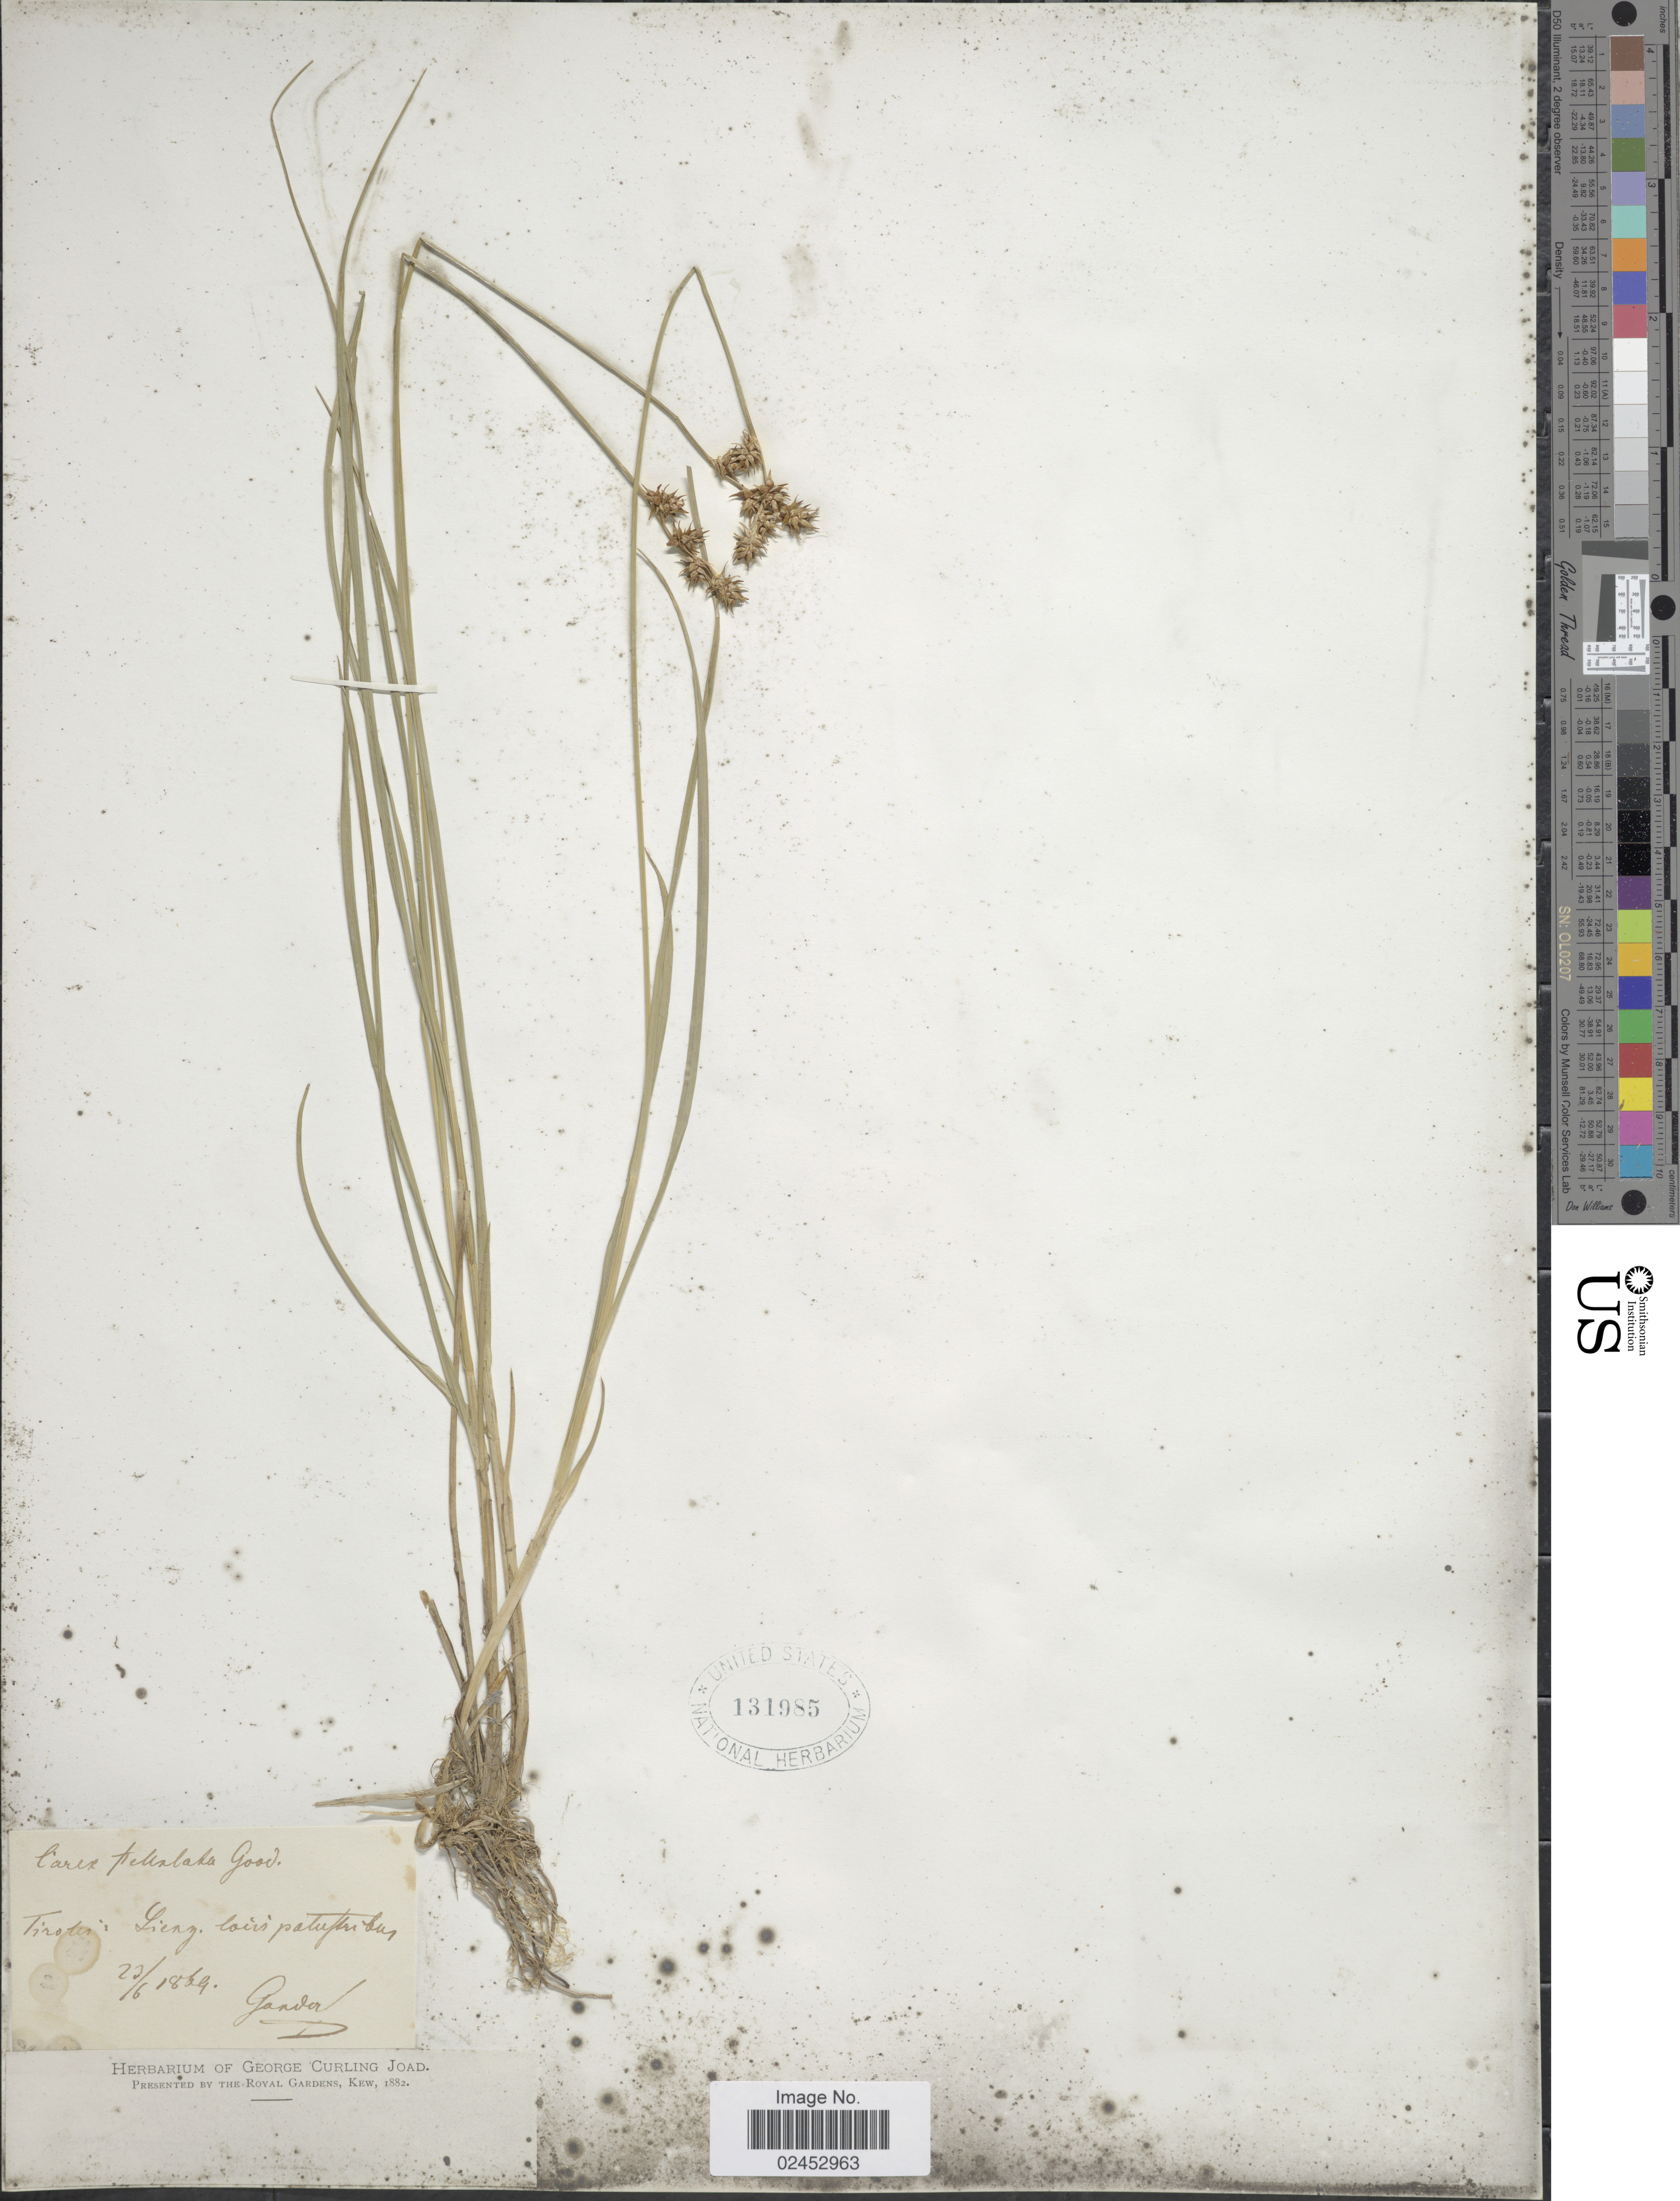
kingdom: Plantae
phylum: Tracheophyta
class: Liliopsida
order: Poales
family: Cyperaceae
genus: Carex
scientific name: Carex echinata subsp. echinata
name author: Murray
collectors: -- Gander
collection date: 1869-06-23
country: Austria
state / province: Tirol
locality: Lieng. locis patupestribus [interpreted]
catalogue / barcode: US 131985